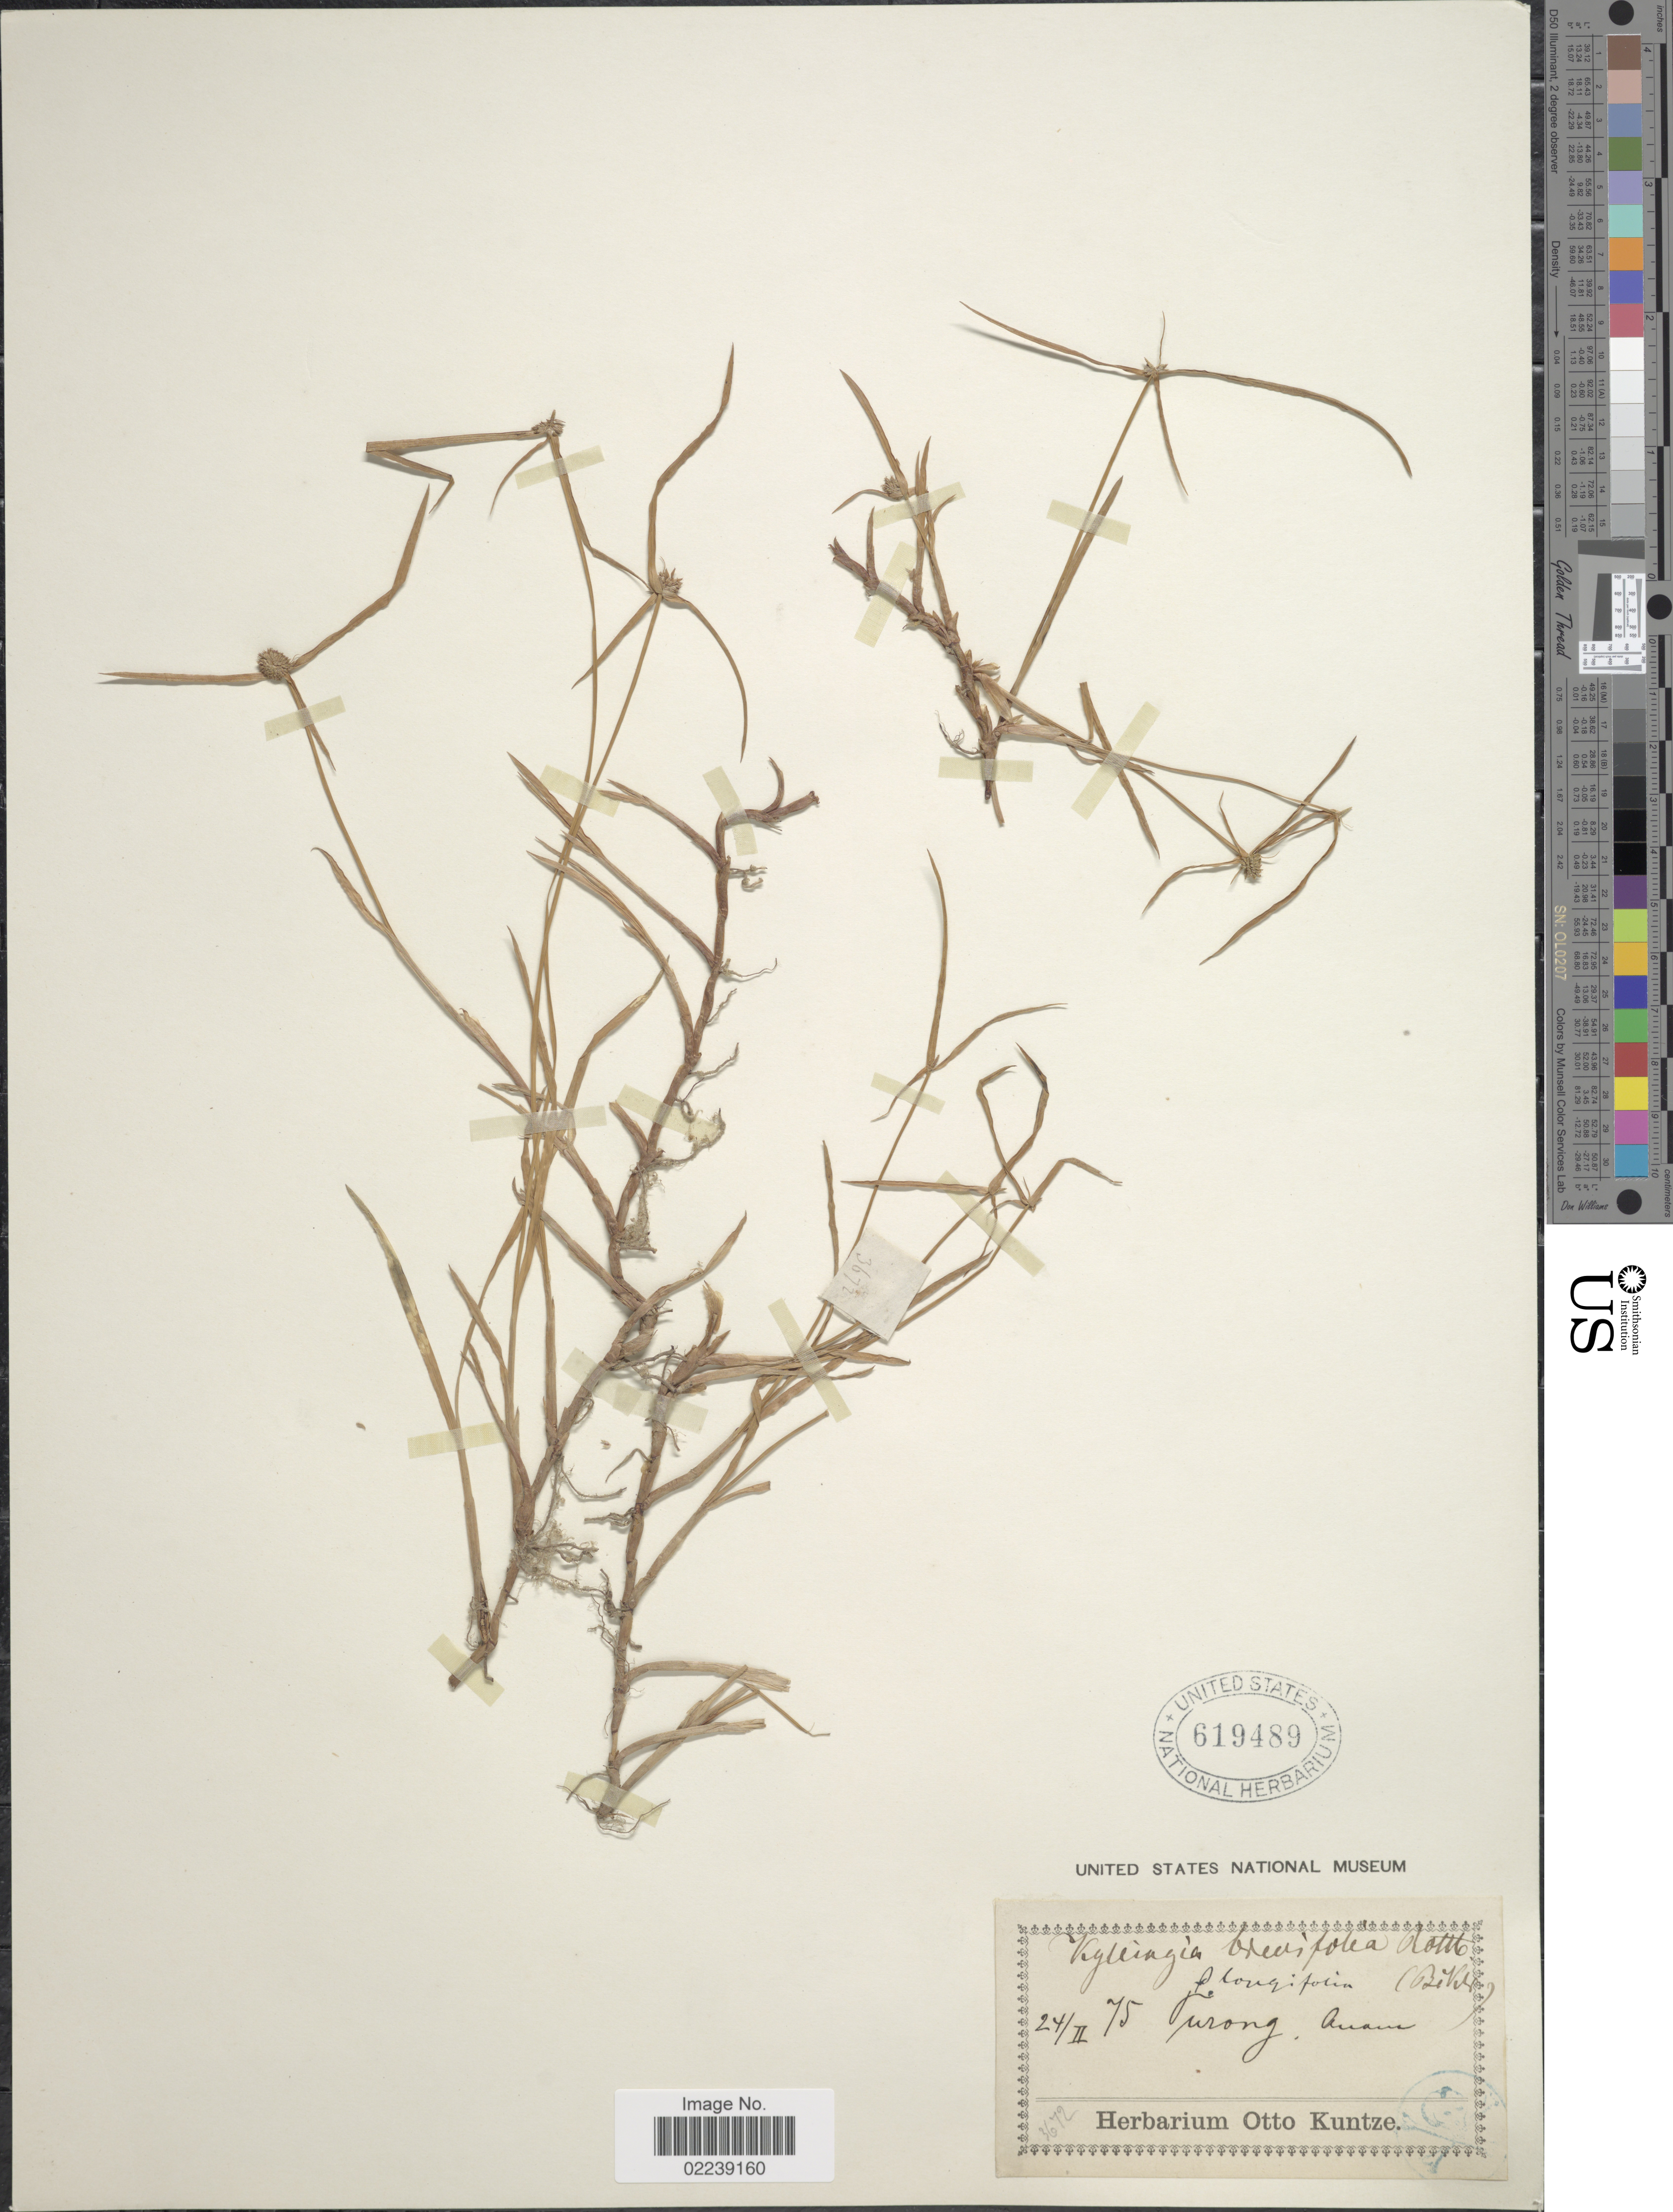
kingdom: Plantae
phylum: Tracheophyta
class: Liliopsida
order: Poales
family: Cyperaceae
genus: Cyperus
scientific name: Cyperus brevifolius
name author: (Rottb.) Hassk.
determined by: Strong, M. T., (US), Smithsonian Institution - National Museum of Natural History (UNITED STATES)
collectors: ex herb. Otto Kuntze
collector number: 3672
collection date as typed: Transcribed d/m/y: 24/2/75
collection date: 1875-02-24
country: Vietnam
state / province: Da Nang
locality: Turong, Anam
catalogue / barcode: US 619489